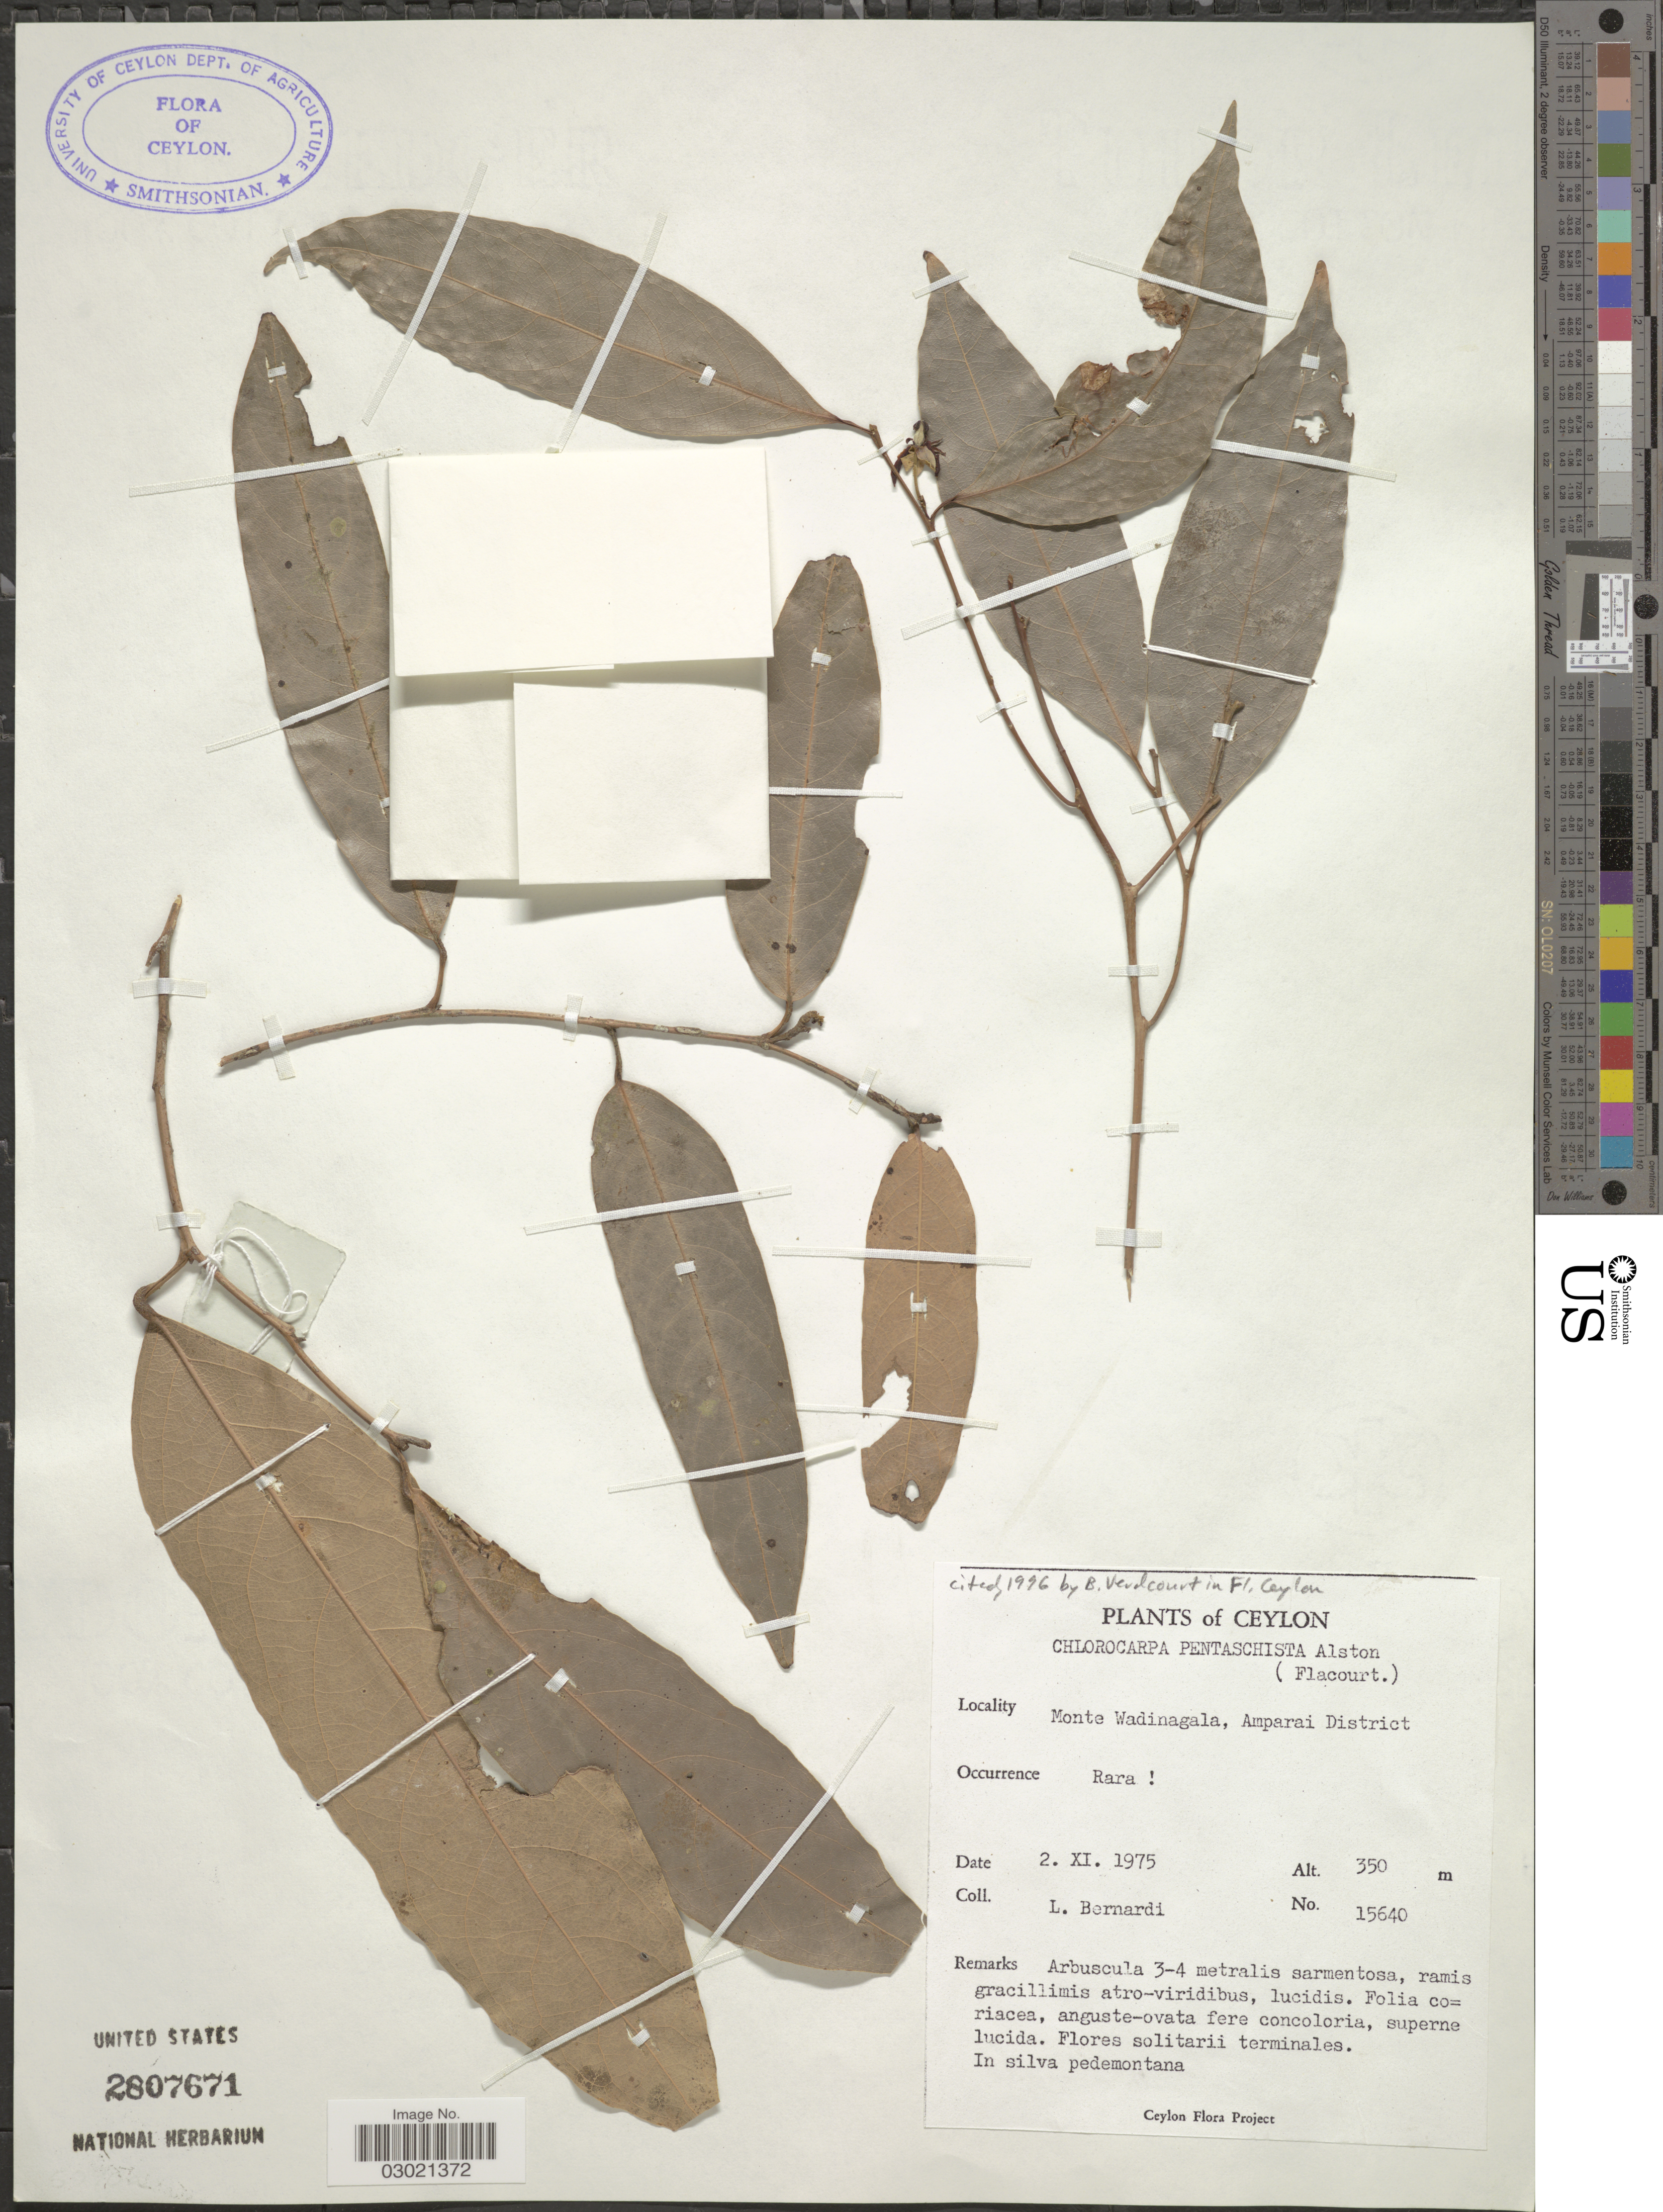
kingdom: Plantae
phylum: Tracheophyta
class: Magnoliopsida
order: Malpighiales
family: Achariaceae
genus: Chlorocarpa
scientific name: Chlorocarpa pentaschista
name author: Alston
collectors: L. Bernardi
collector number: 15640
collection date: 1975-11-02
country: Sri Lanka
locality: Ceylon. Monte Wadinagala, Amparai District.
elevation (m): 350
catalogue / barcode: US 2807671